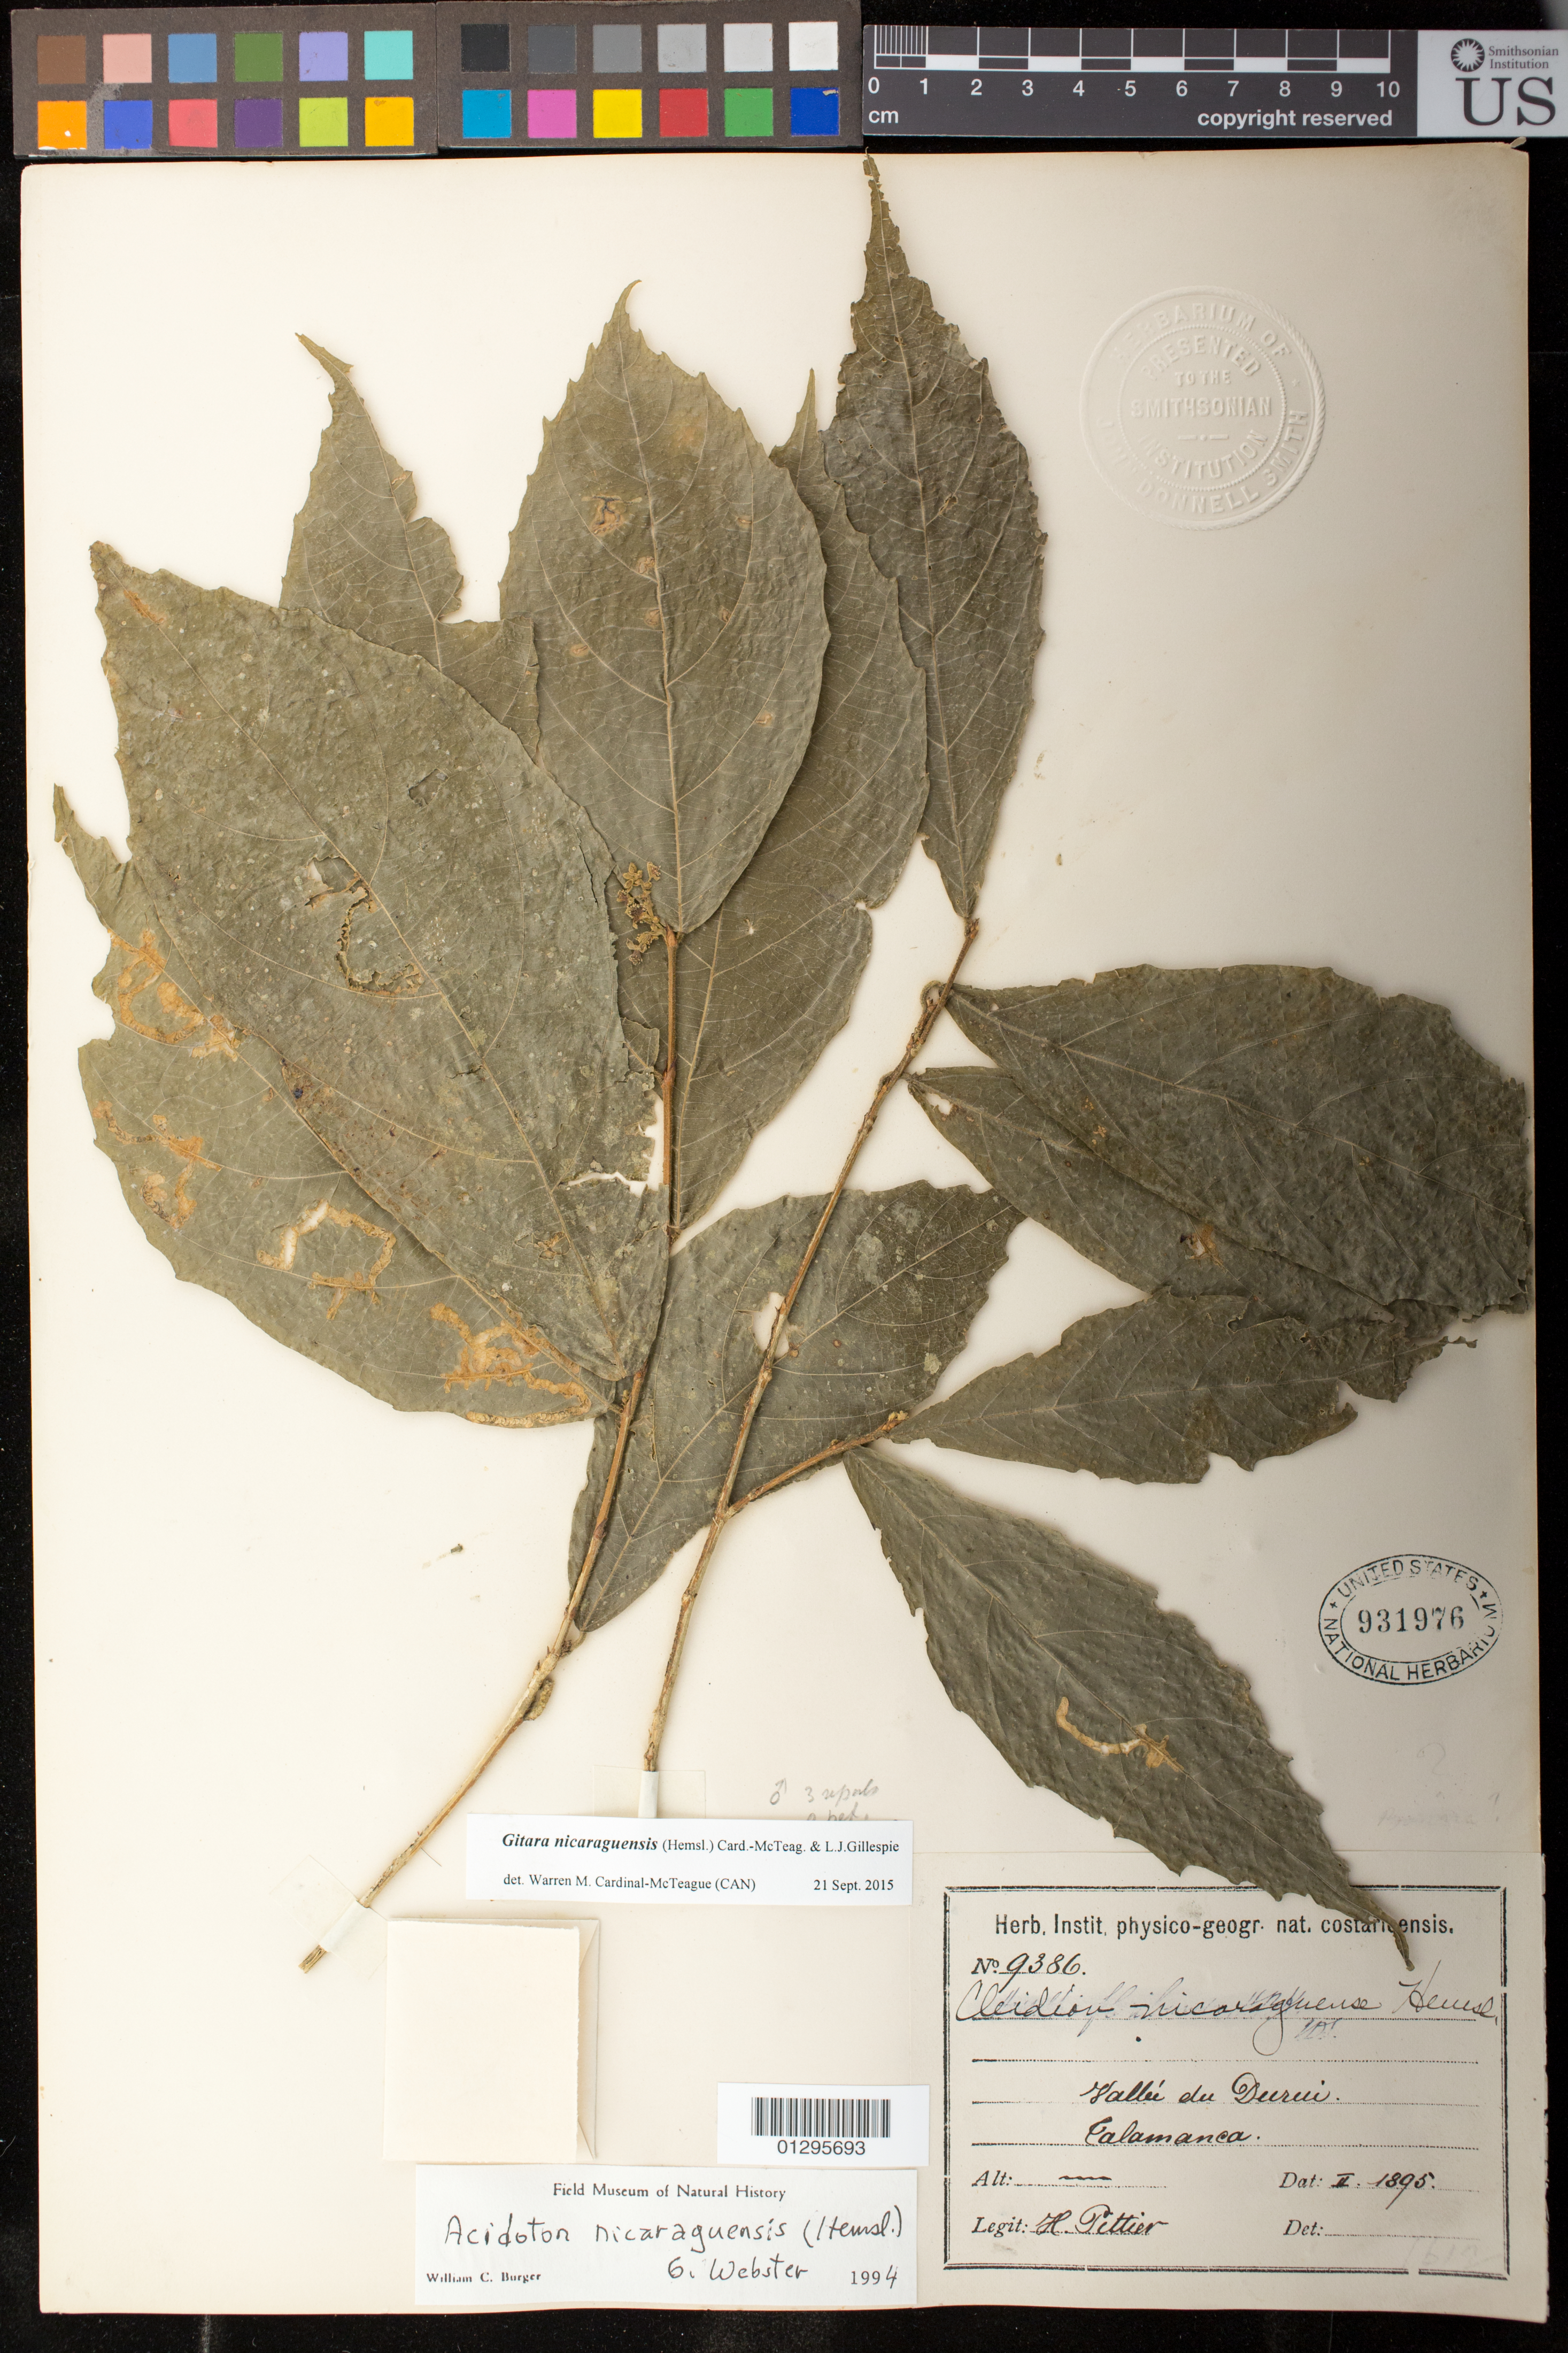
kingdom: Plantae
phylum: Tracheophyta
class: Magnoliopsida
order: Malpighiales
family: Euphorbiaceae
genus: Gitara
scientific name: Gitara nicaraguensis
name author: (Hemsl.) Card.-McTeag. & L.J. Gillespie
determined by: Cardinal-McTeague, Warren H.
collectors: H. F. Pittier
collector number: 9386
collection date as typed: Feb 1895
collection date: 1895-02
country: Costa Rica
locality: Talamanca.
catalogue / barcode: US 931976